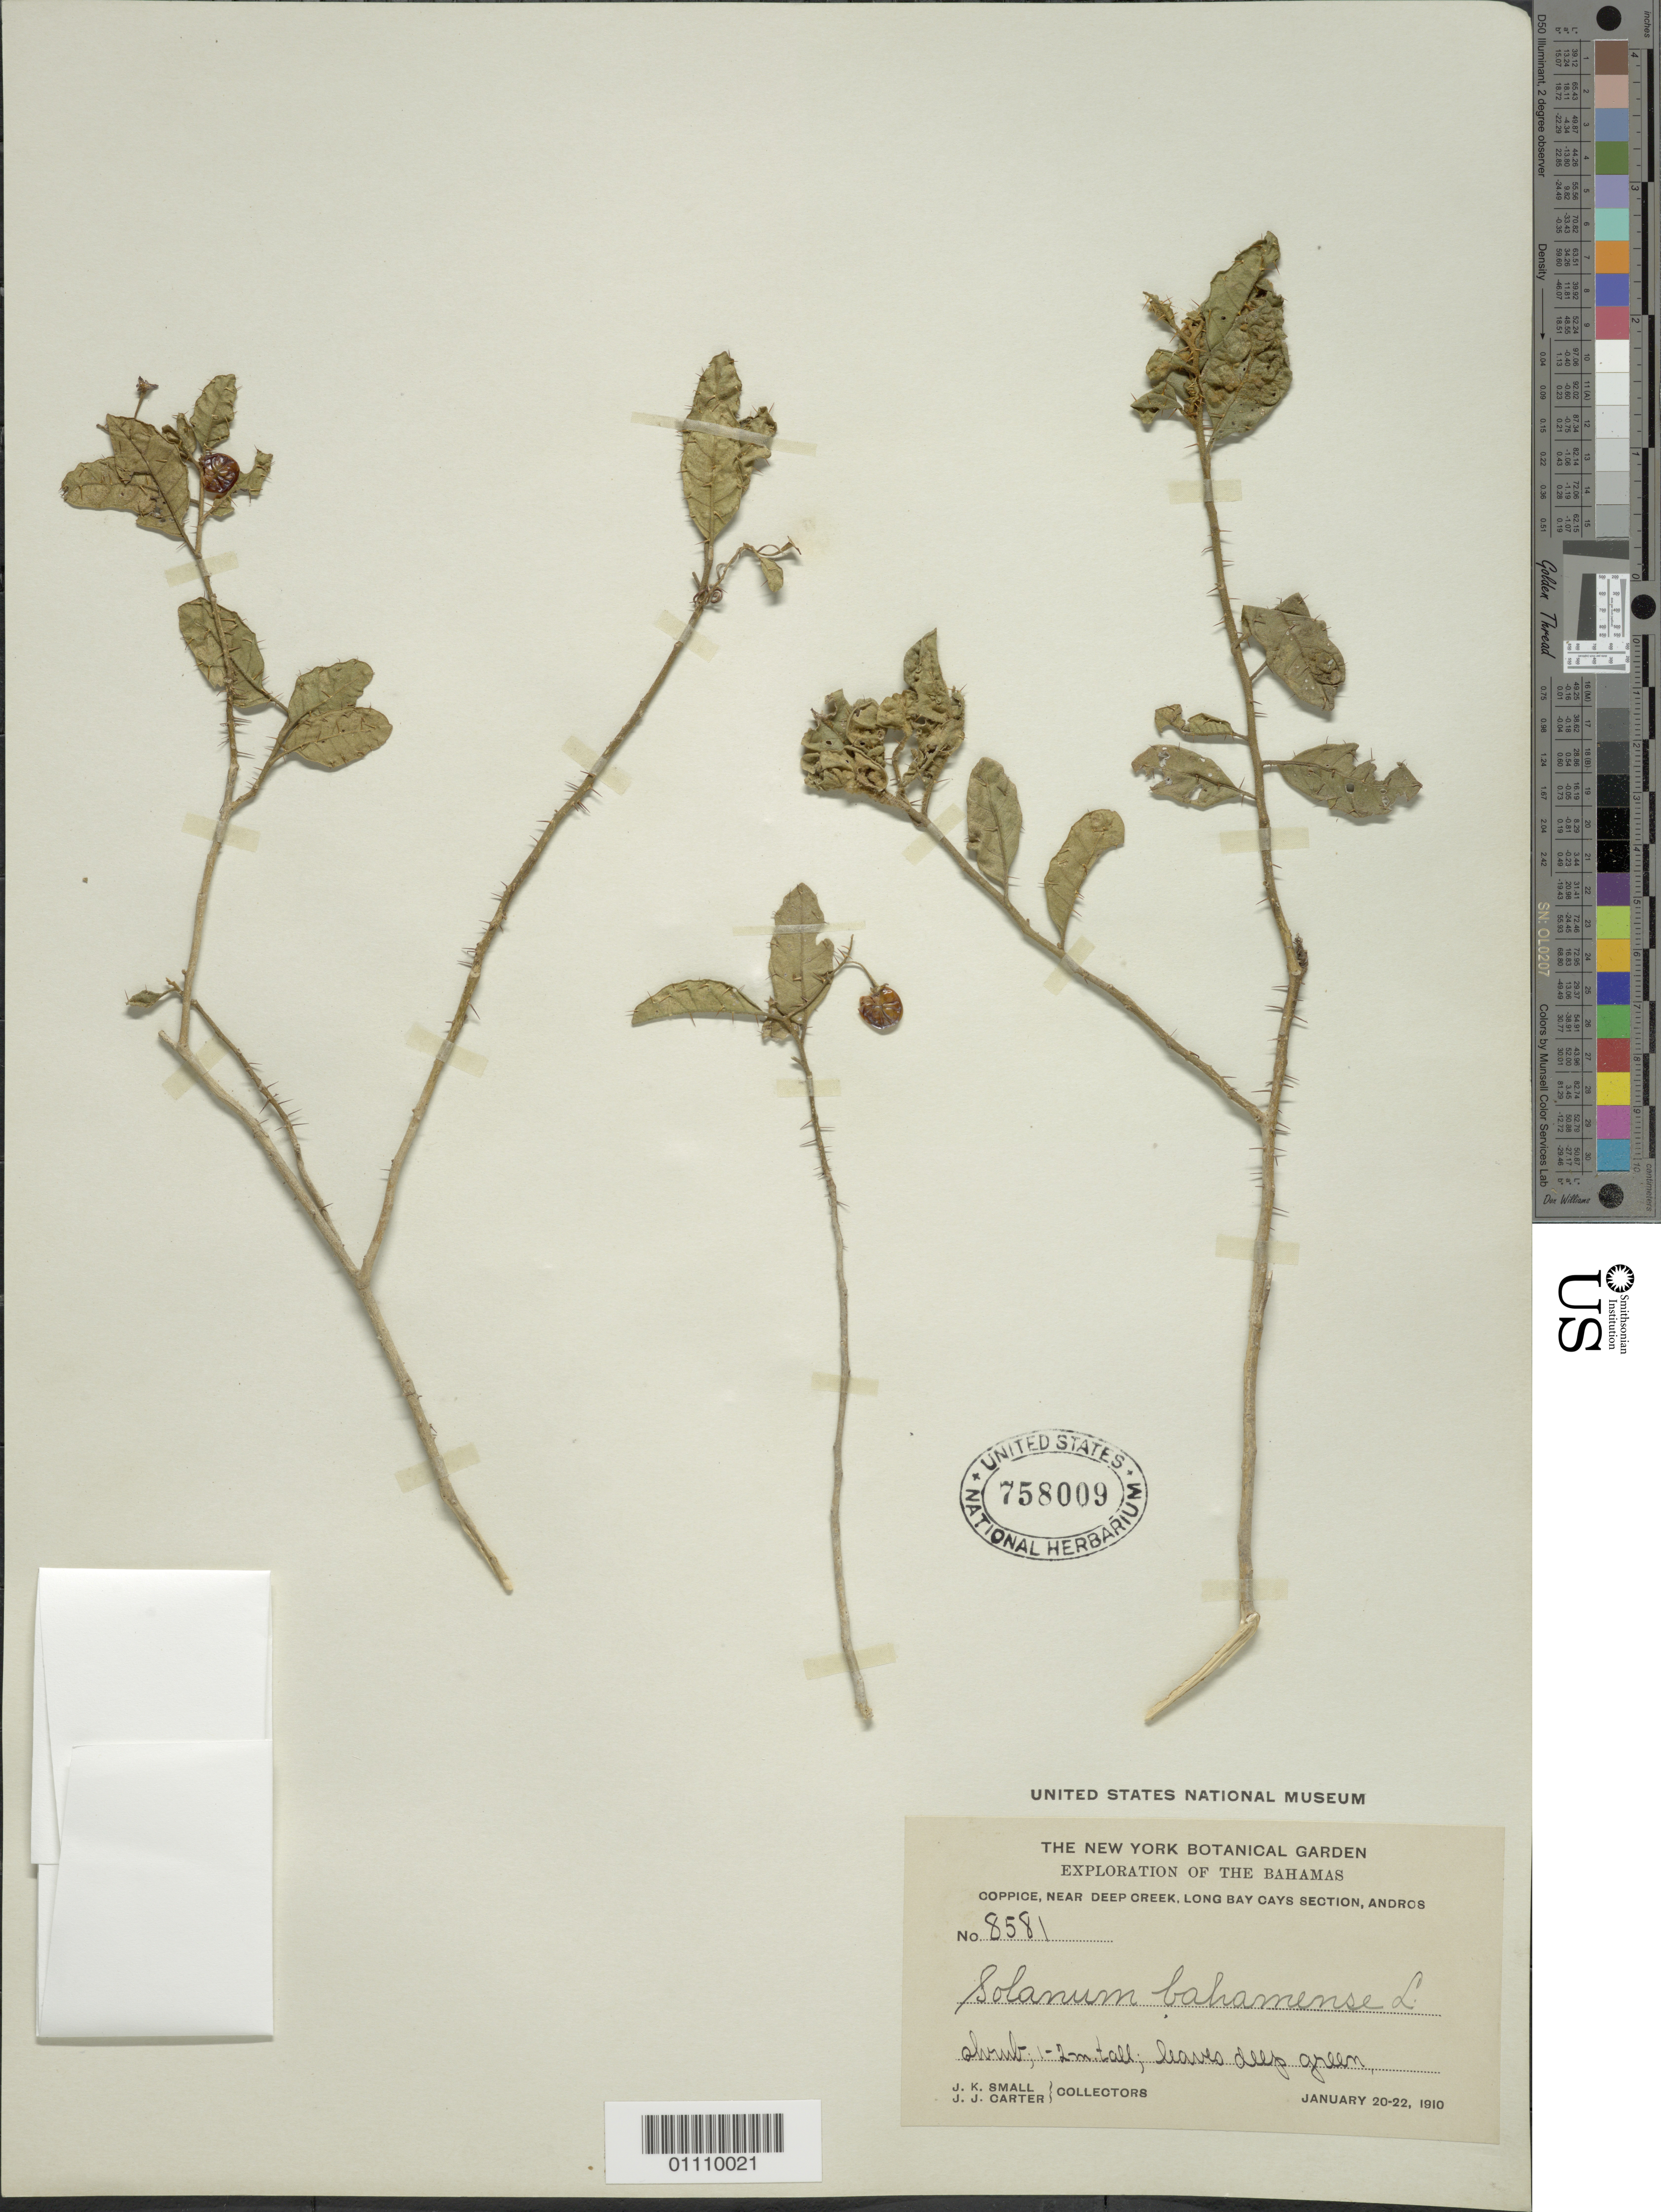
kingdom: Plantae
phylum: Tracheophyta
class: Magnoliopsida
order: Solanales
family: Solanaceae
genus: Solanum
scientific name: Solanum bahamense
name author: L.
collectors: J. K. Small & J. J. Carter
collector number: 8581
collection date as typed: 20 Jan 1910 to 22 Jan 1910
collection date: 1910-01-20/1910-01-22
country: Bahamas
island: Andros I.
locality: Long Bay Cays Section, near Deep Creek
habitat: Coppice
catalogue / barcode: US 758009